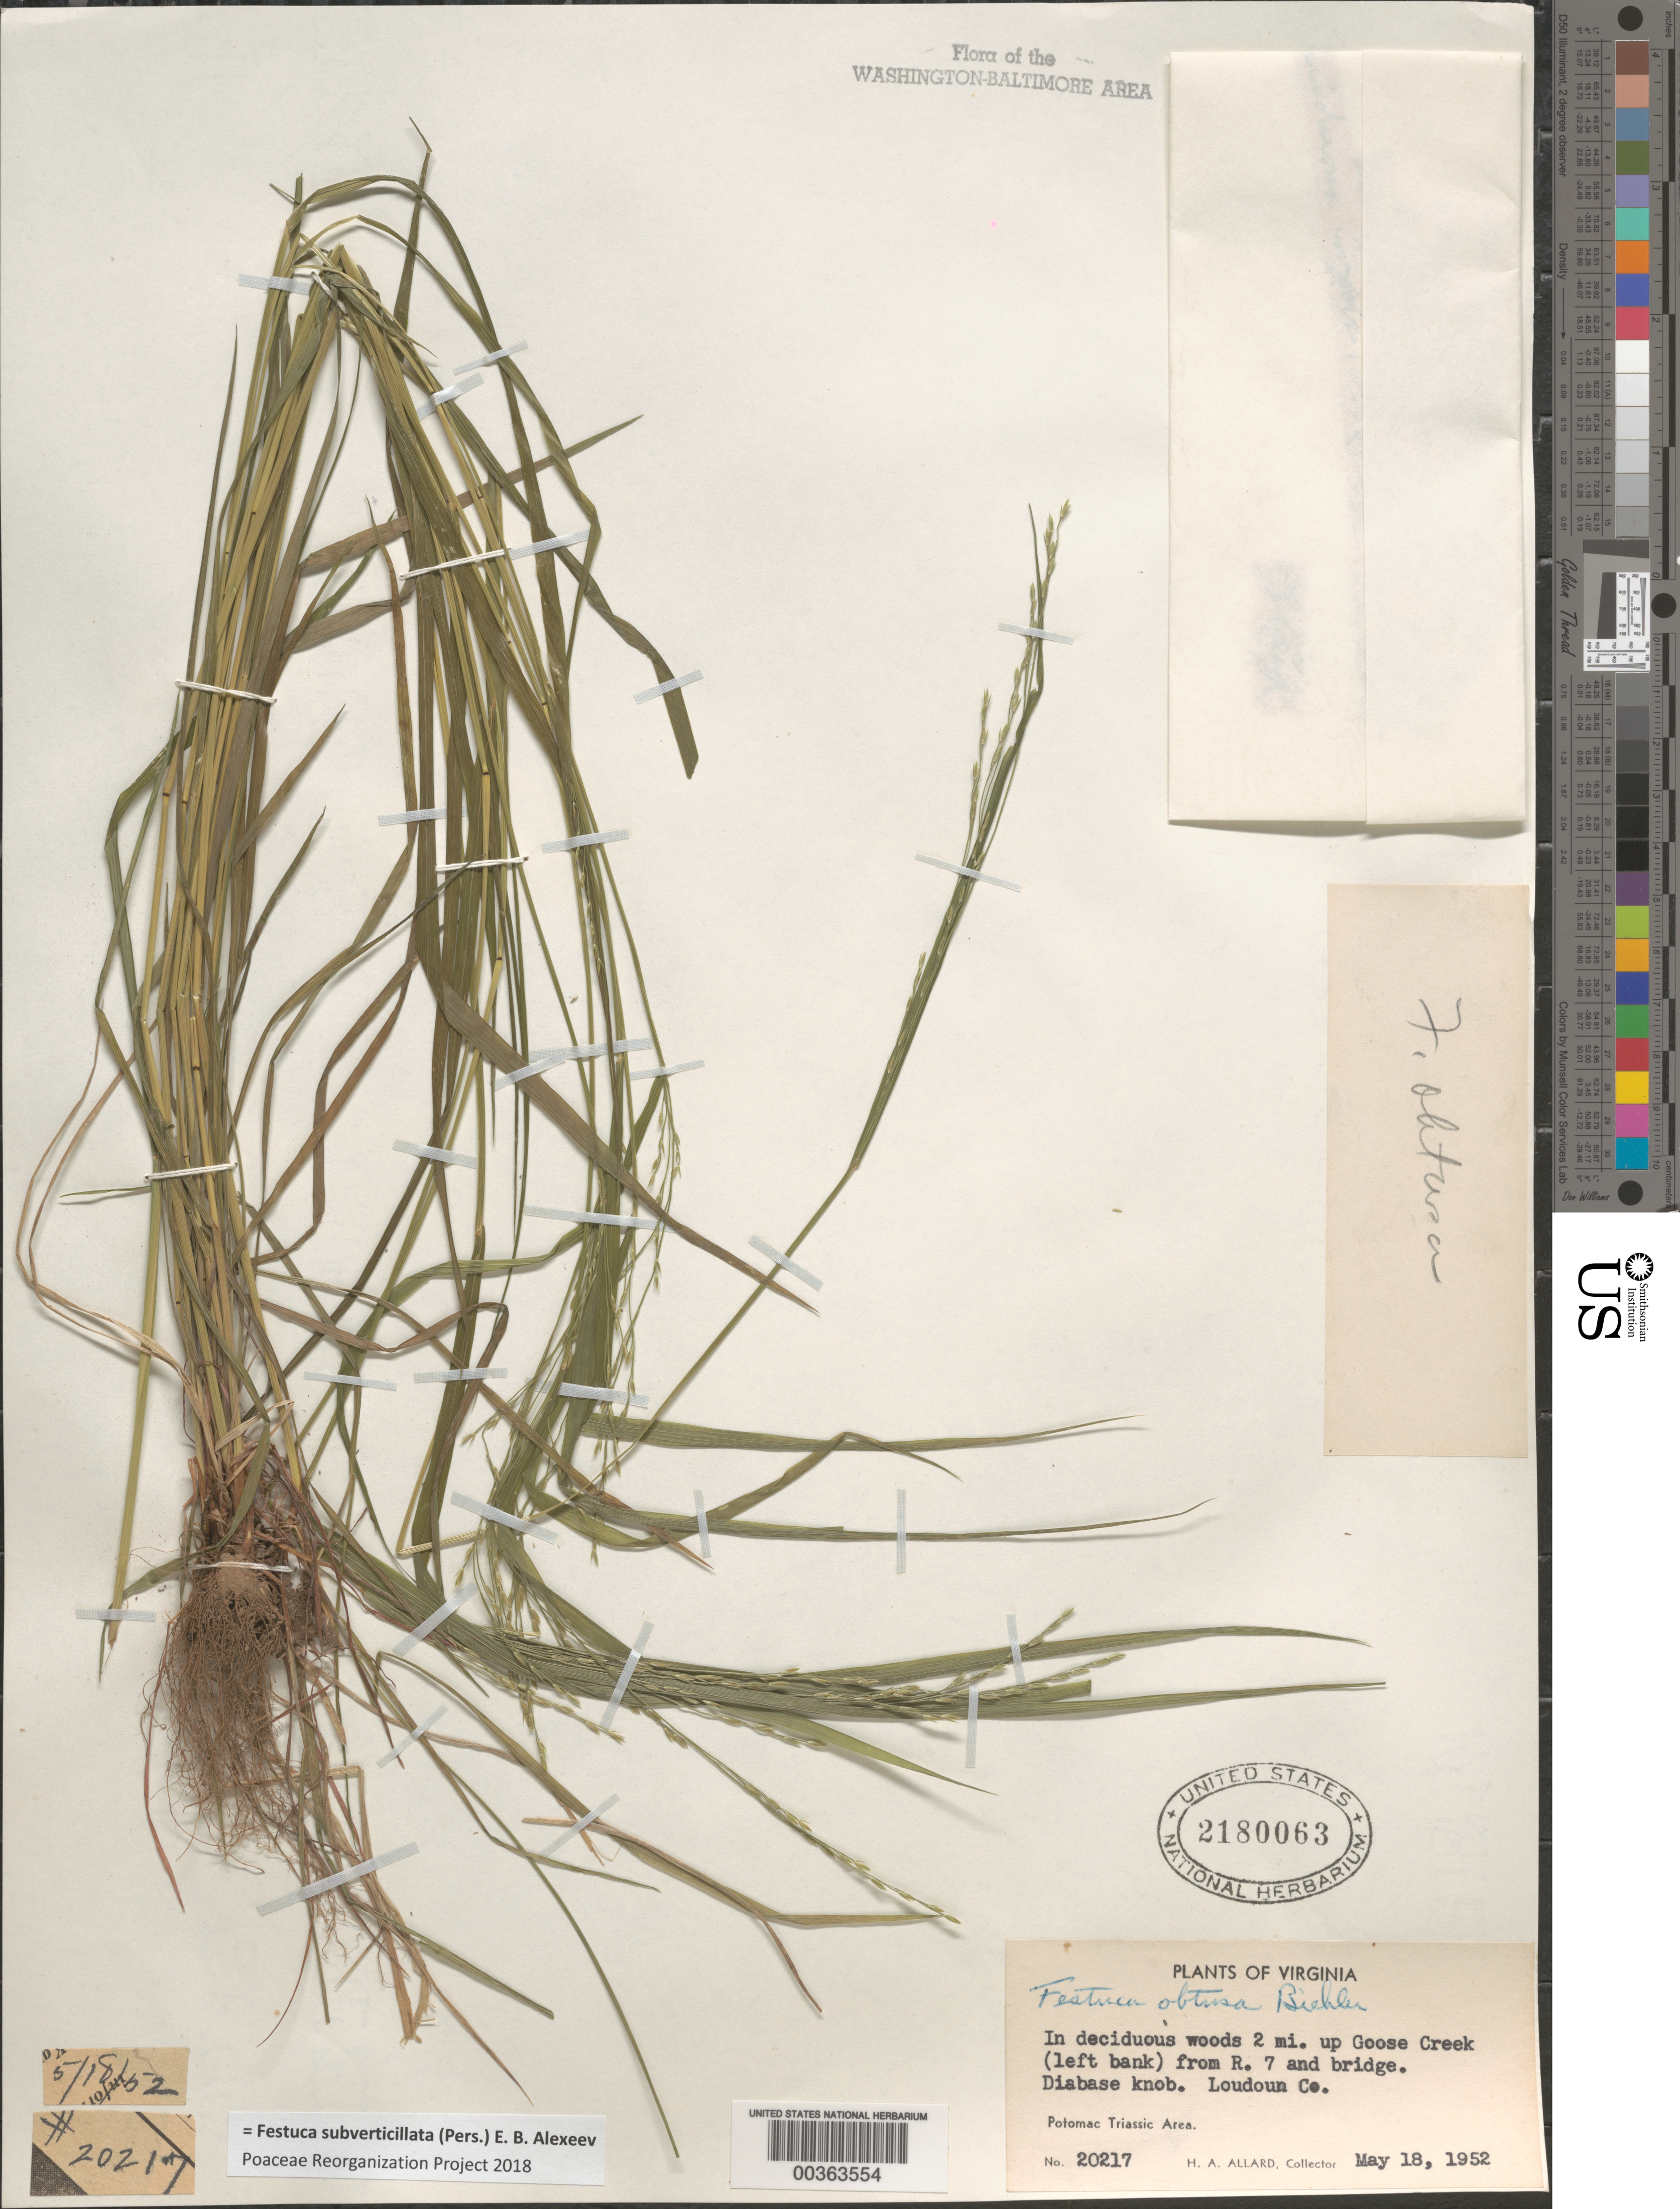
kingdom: Plantae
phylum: Tracheophyta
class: Liliopsida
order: Poales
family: Poaceae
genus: Festuca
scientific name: Festuca subverticillata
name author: (Pers.) E.B. Alexeev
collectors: H. A. Allard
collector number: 20217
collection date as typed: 18 May 1952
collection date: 1952-05-18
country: United States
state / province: Virginia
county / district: Loudoun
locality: Upstream from Route 7 on Goose Creek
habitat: In deciduous woods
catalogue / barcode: US 2180063